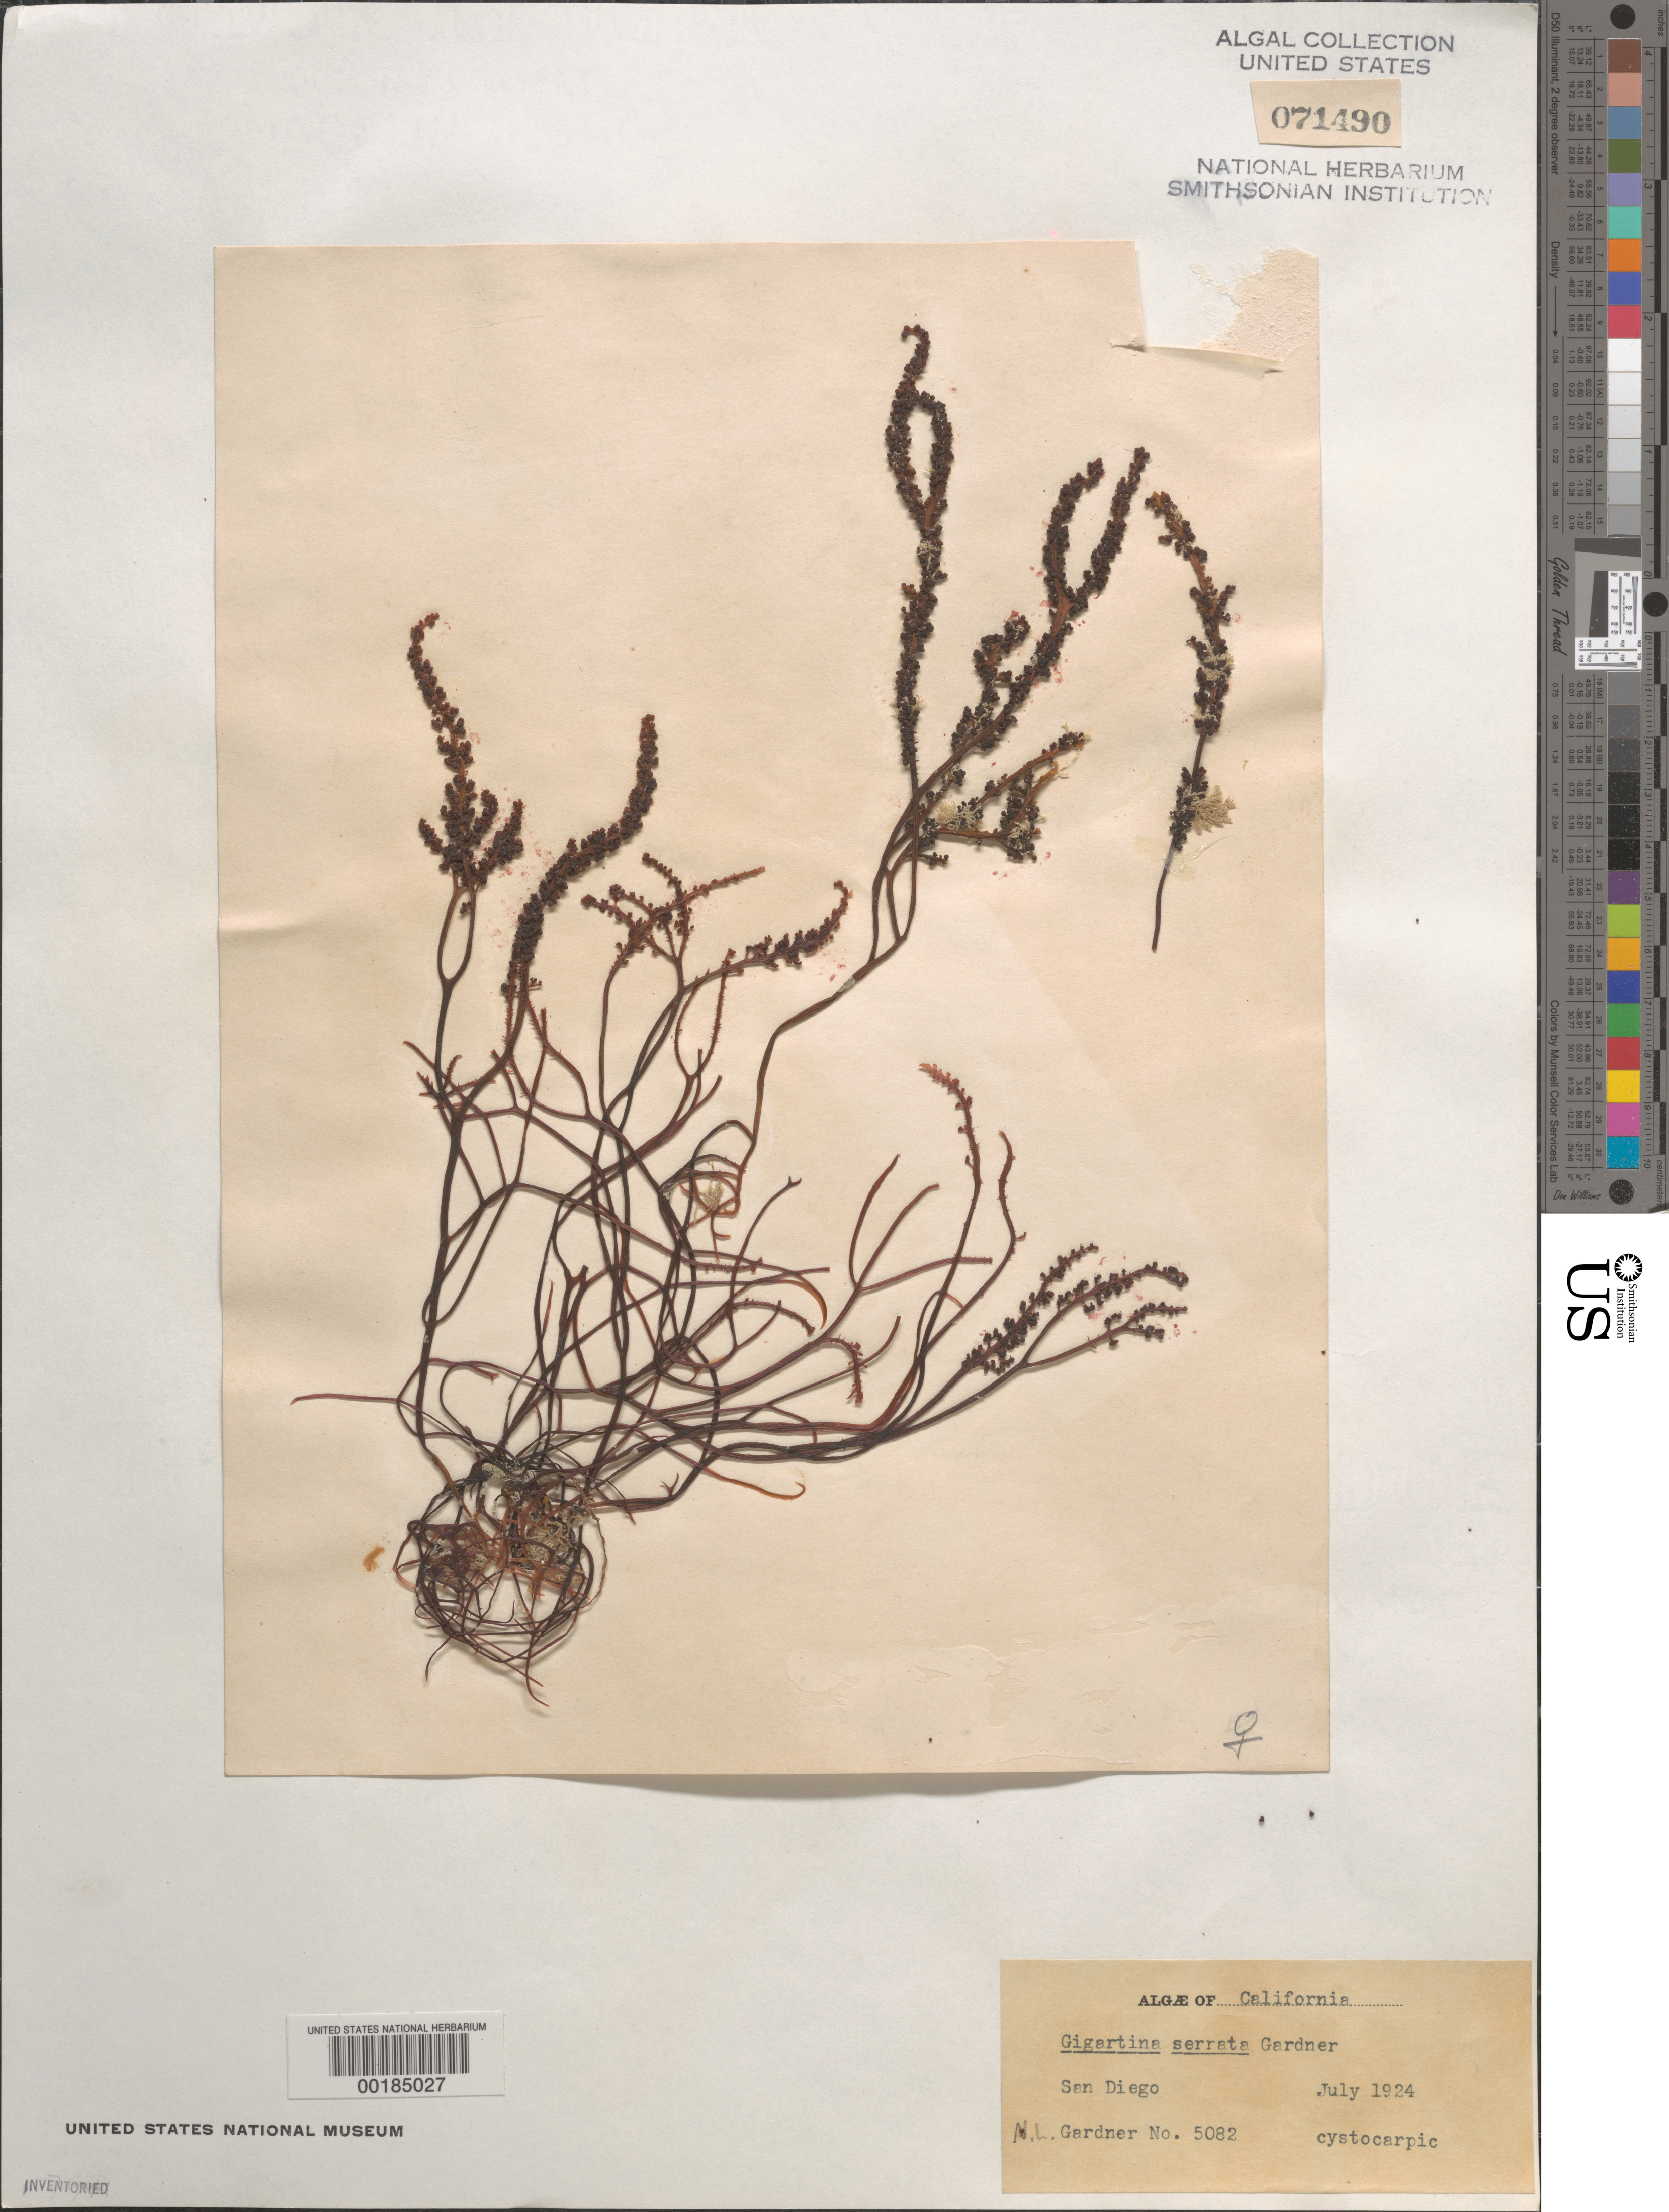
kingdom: Plantae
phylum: Rhodophyta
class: Florideophyceae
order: Gigartinales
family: Gigartinaceae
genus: Chondracanthus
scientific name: Chondracanthus serratus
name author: (N.L. Gardner) J.R. Hughey & Hommersand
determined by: Algae name updating Project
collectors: N. Gardner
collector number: NLG 5082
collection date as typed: Jul 1924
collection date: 1924-07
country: United States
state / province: California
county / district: San Diego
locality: San Diego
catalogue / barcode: US 71490